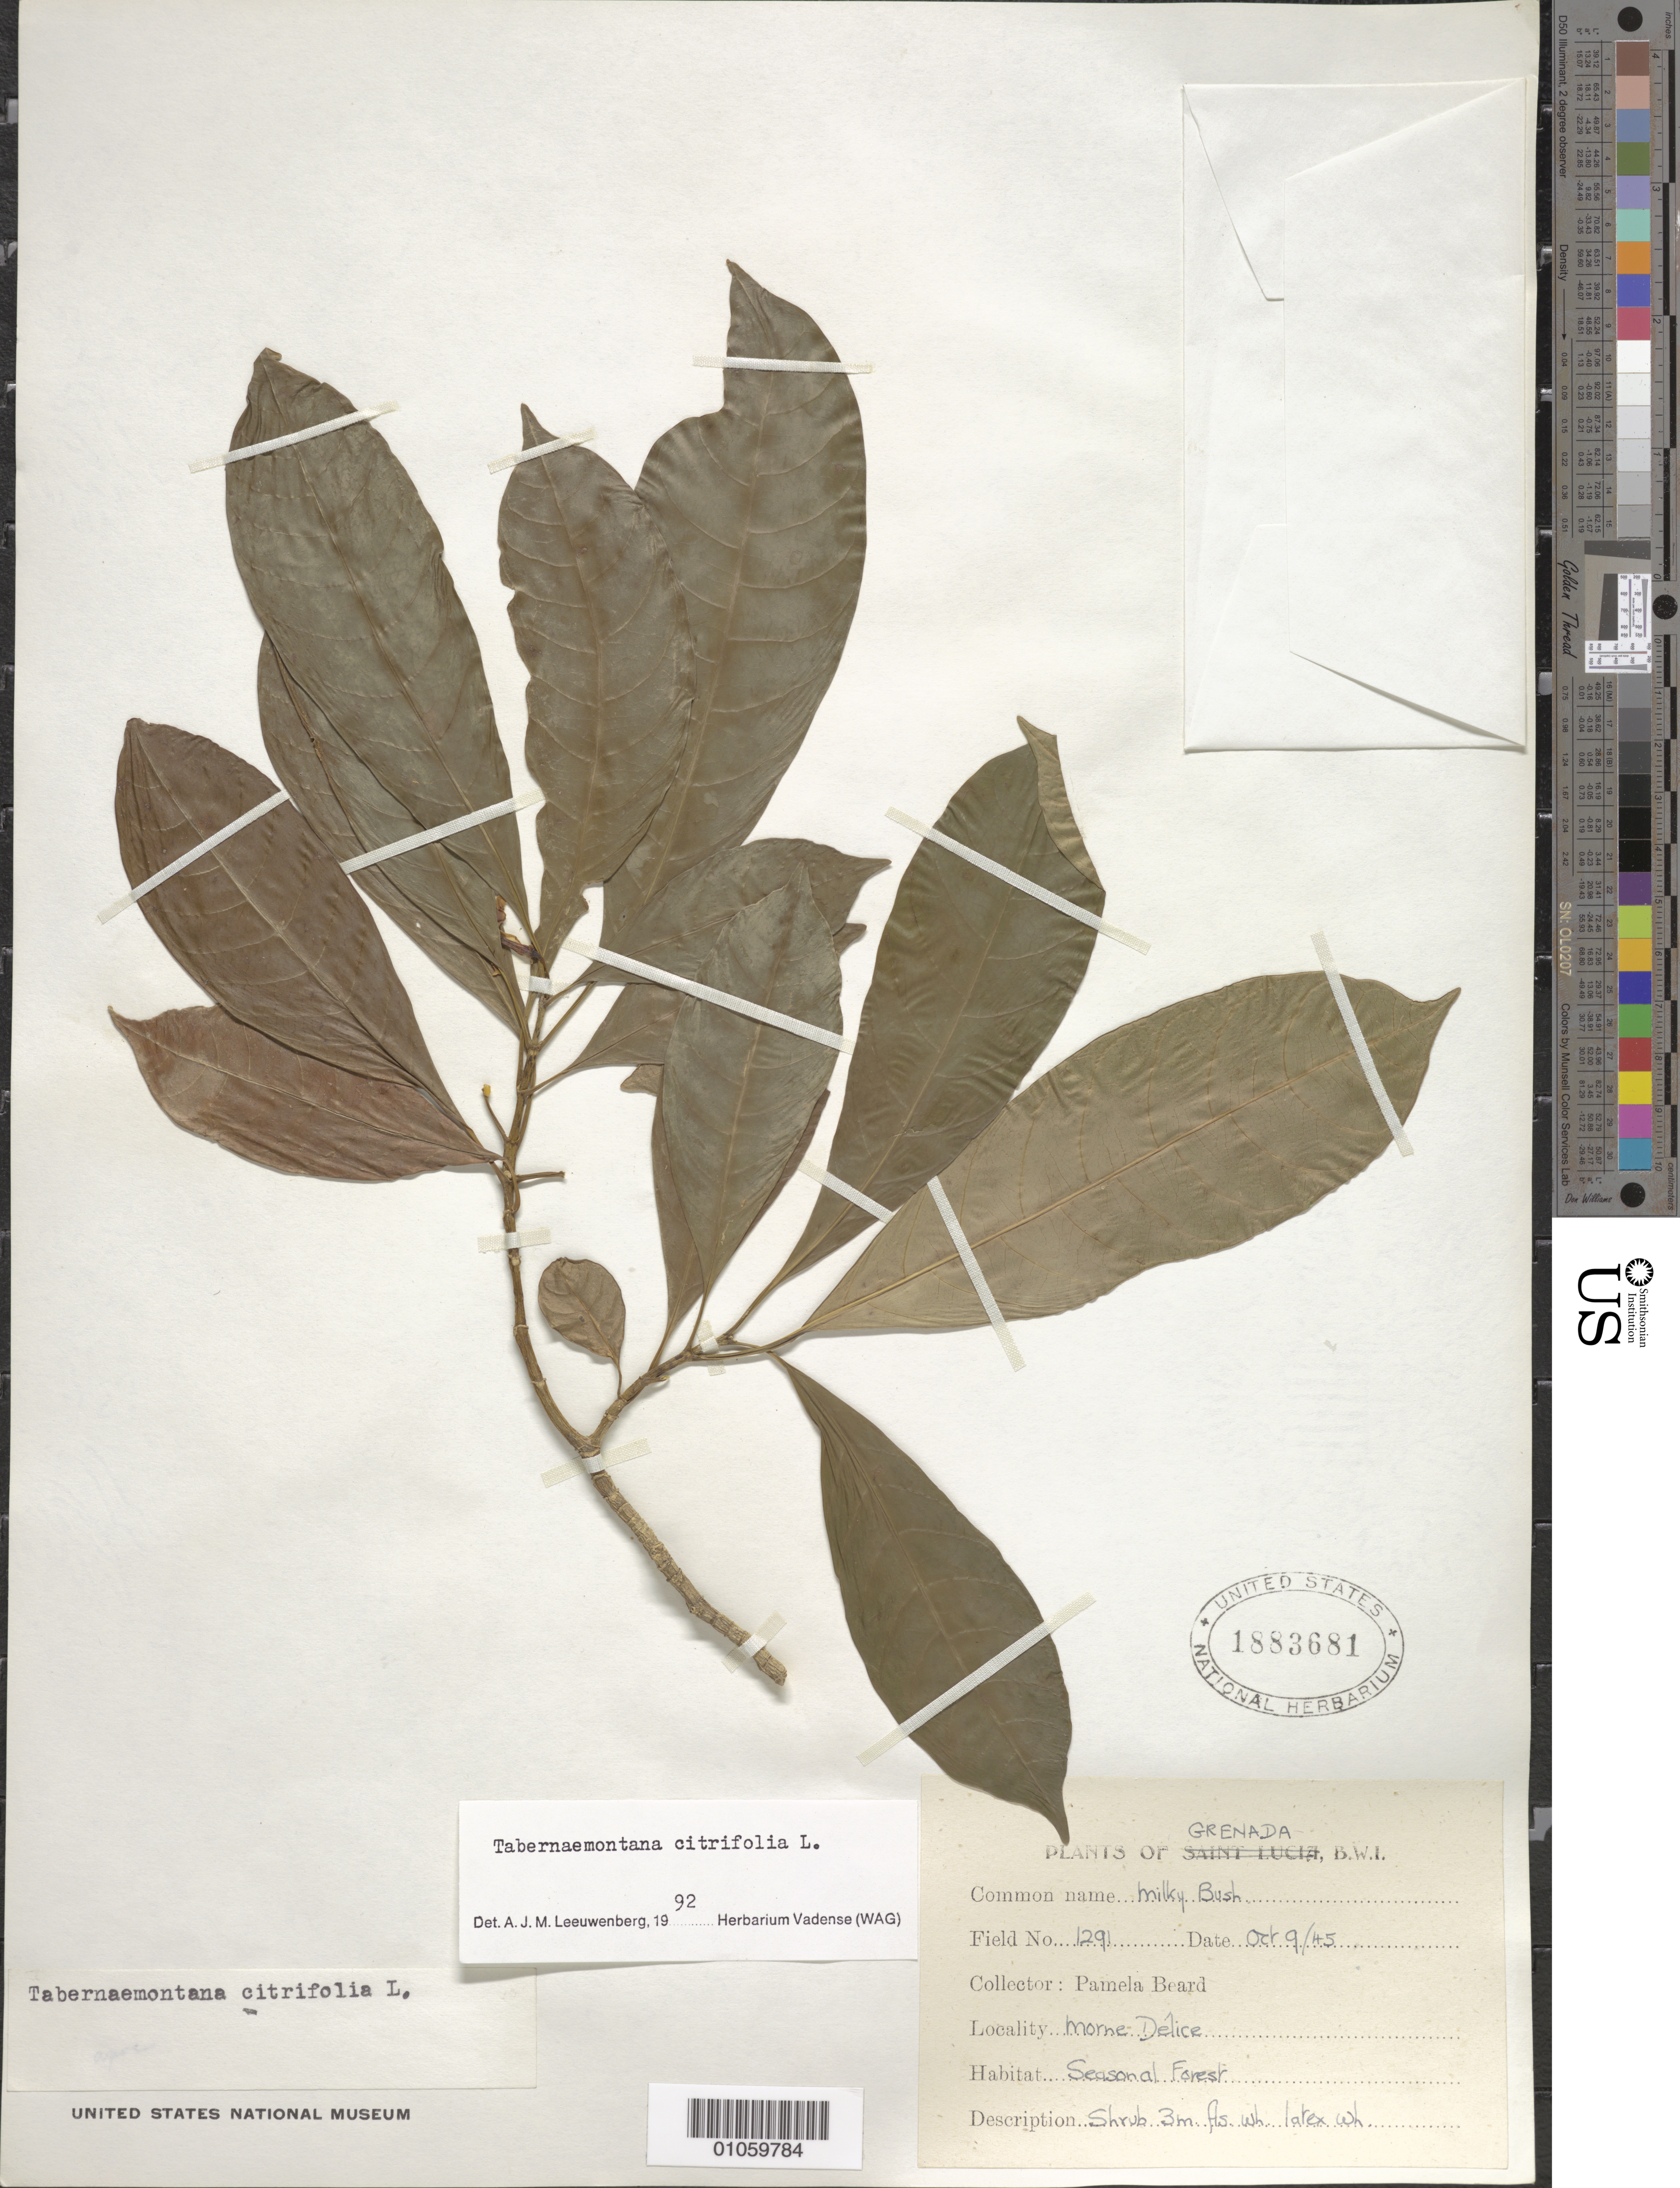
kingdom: Plantae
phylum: Tracheophyta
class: Magnoliopsida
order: Gentianales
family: Apocynaceae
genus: Tabernaemontana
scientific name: Tabernaemontana citrifolia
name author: L.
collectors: P. Beard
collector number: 1291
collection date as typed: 09 Oct 1945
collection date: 1945-10-09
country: Grenada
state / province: Saint David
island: Grenada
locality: Morne Délice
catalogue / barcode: US 1883681